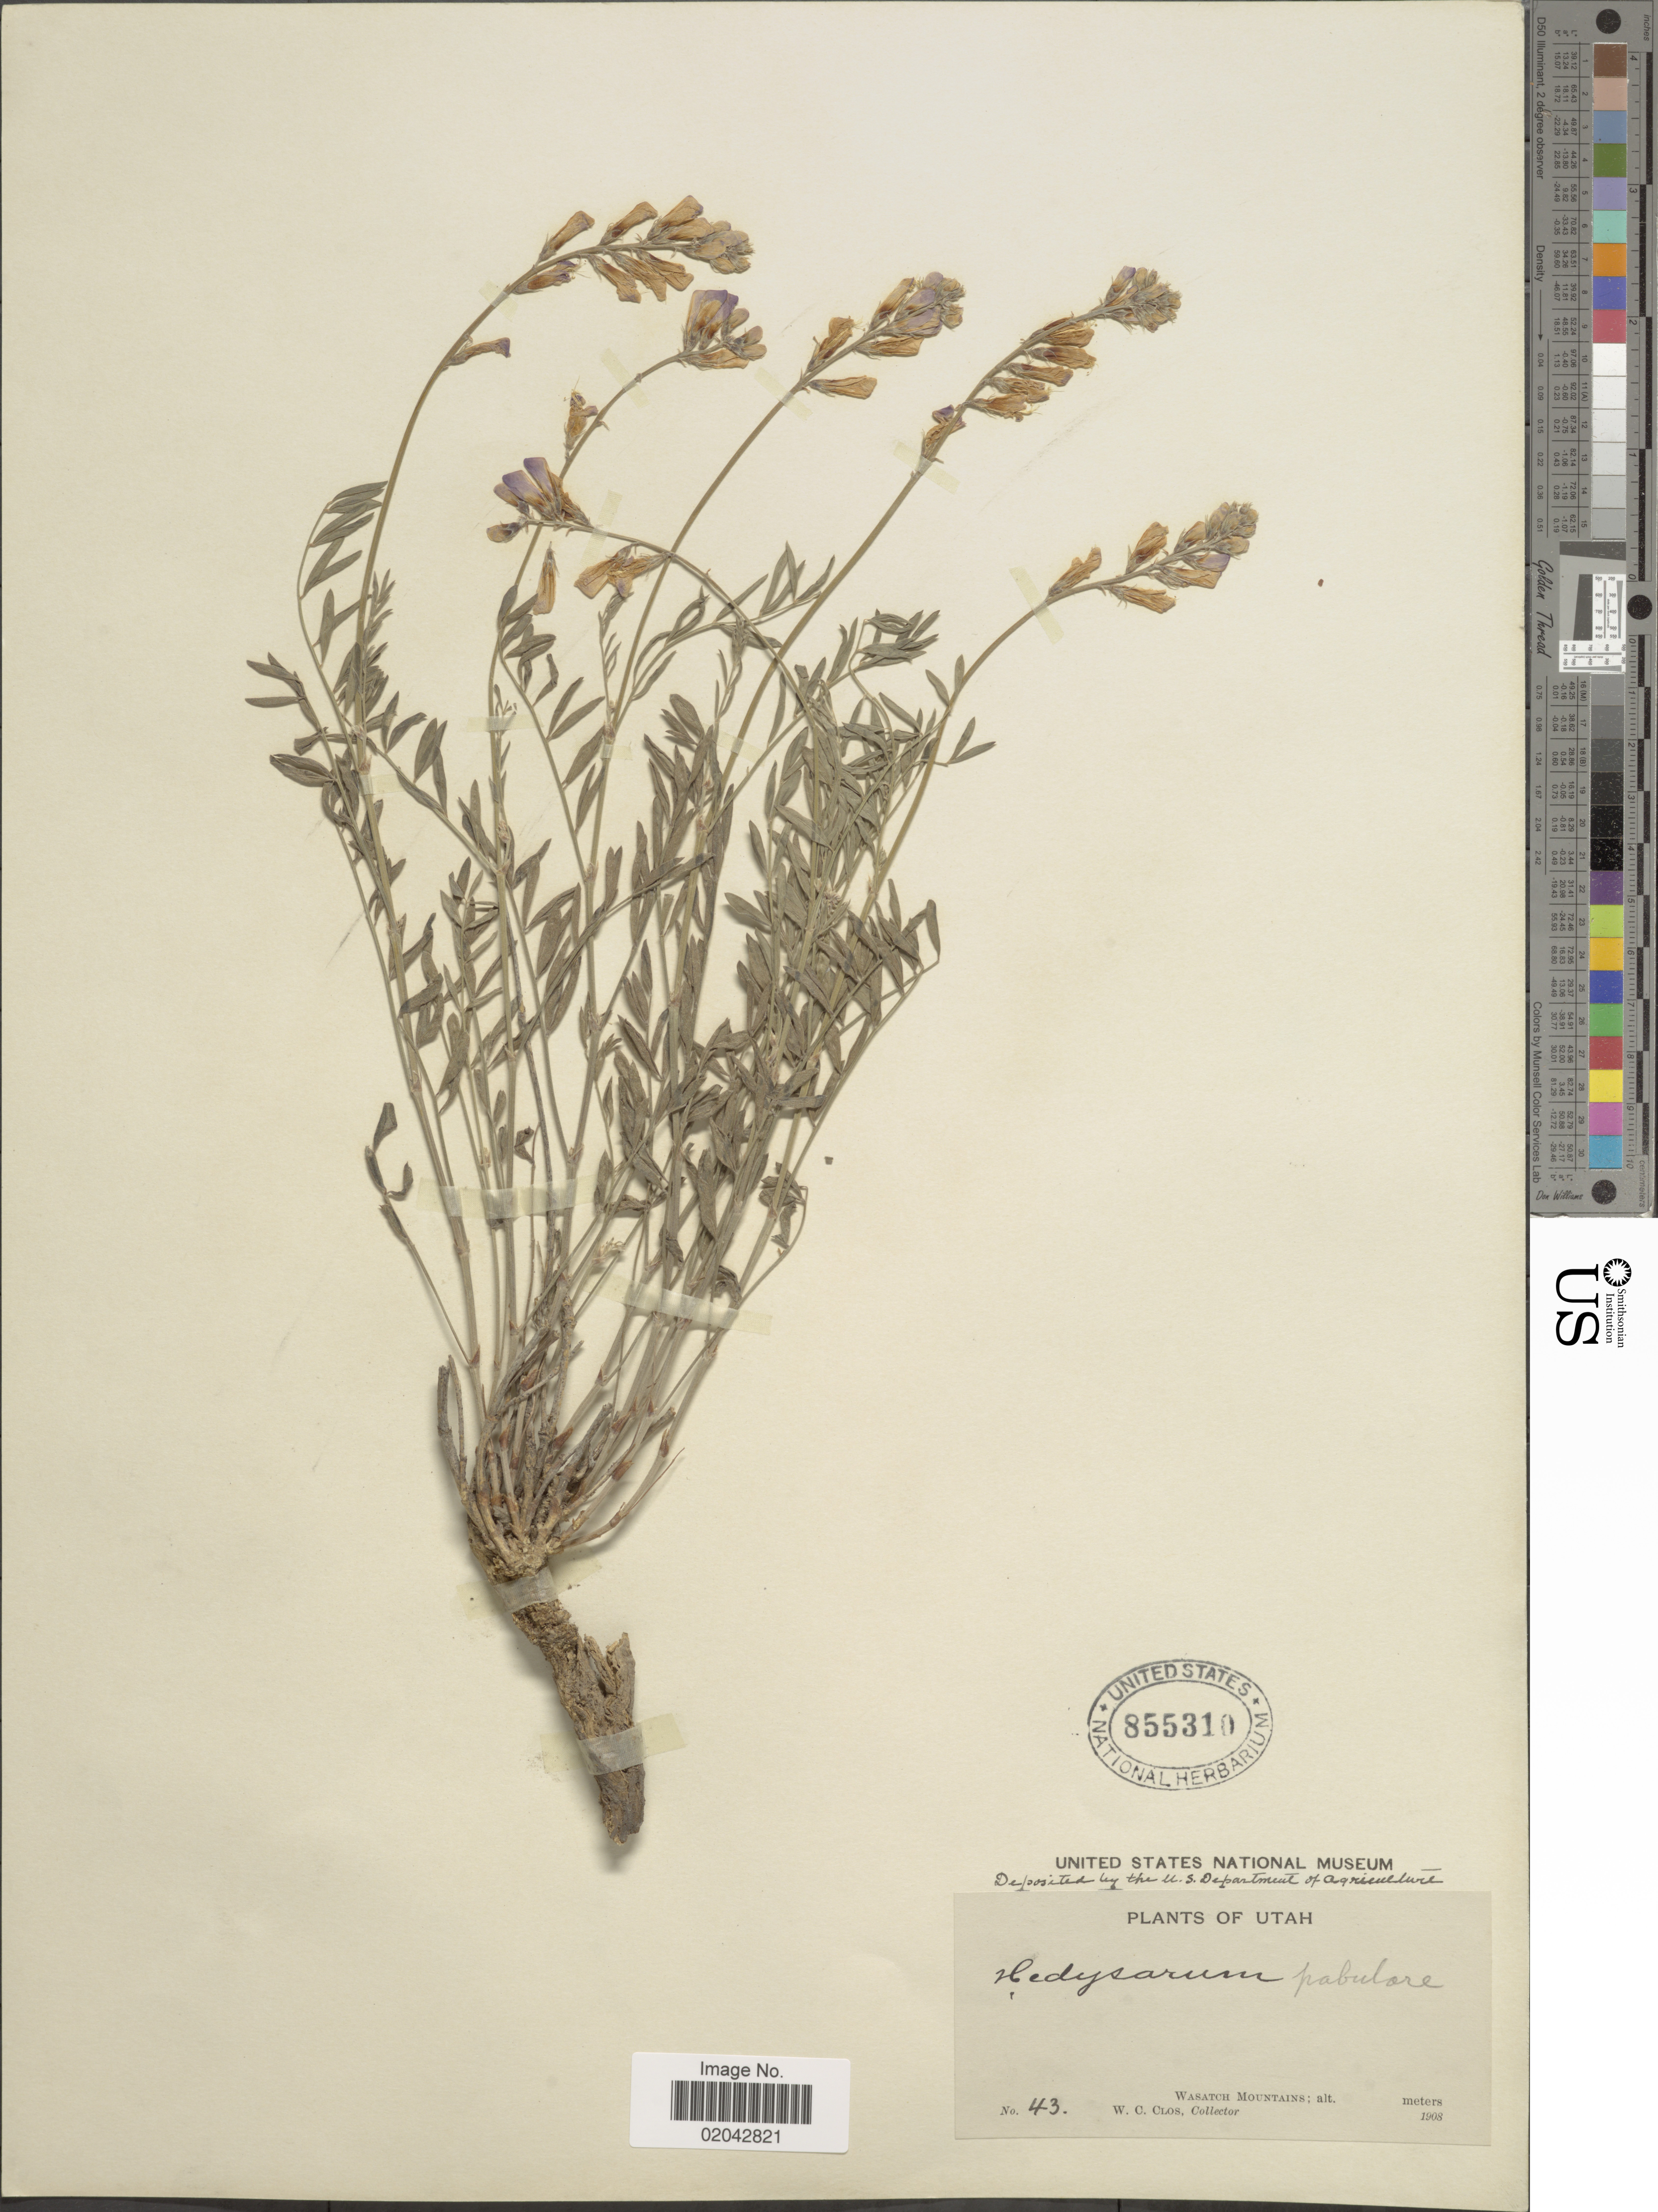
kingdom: Plantae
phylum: Tracheophyta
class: Magnoliopsida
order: Fabales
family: Fabaceae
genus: Hedysarum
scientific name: Hedysarum pabulare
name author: A. Nelson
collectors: W. C. Clos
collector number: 43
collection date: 1908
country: United States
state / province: Utah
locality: Wasatch Mountains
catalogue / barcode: US 855310